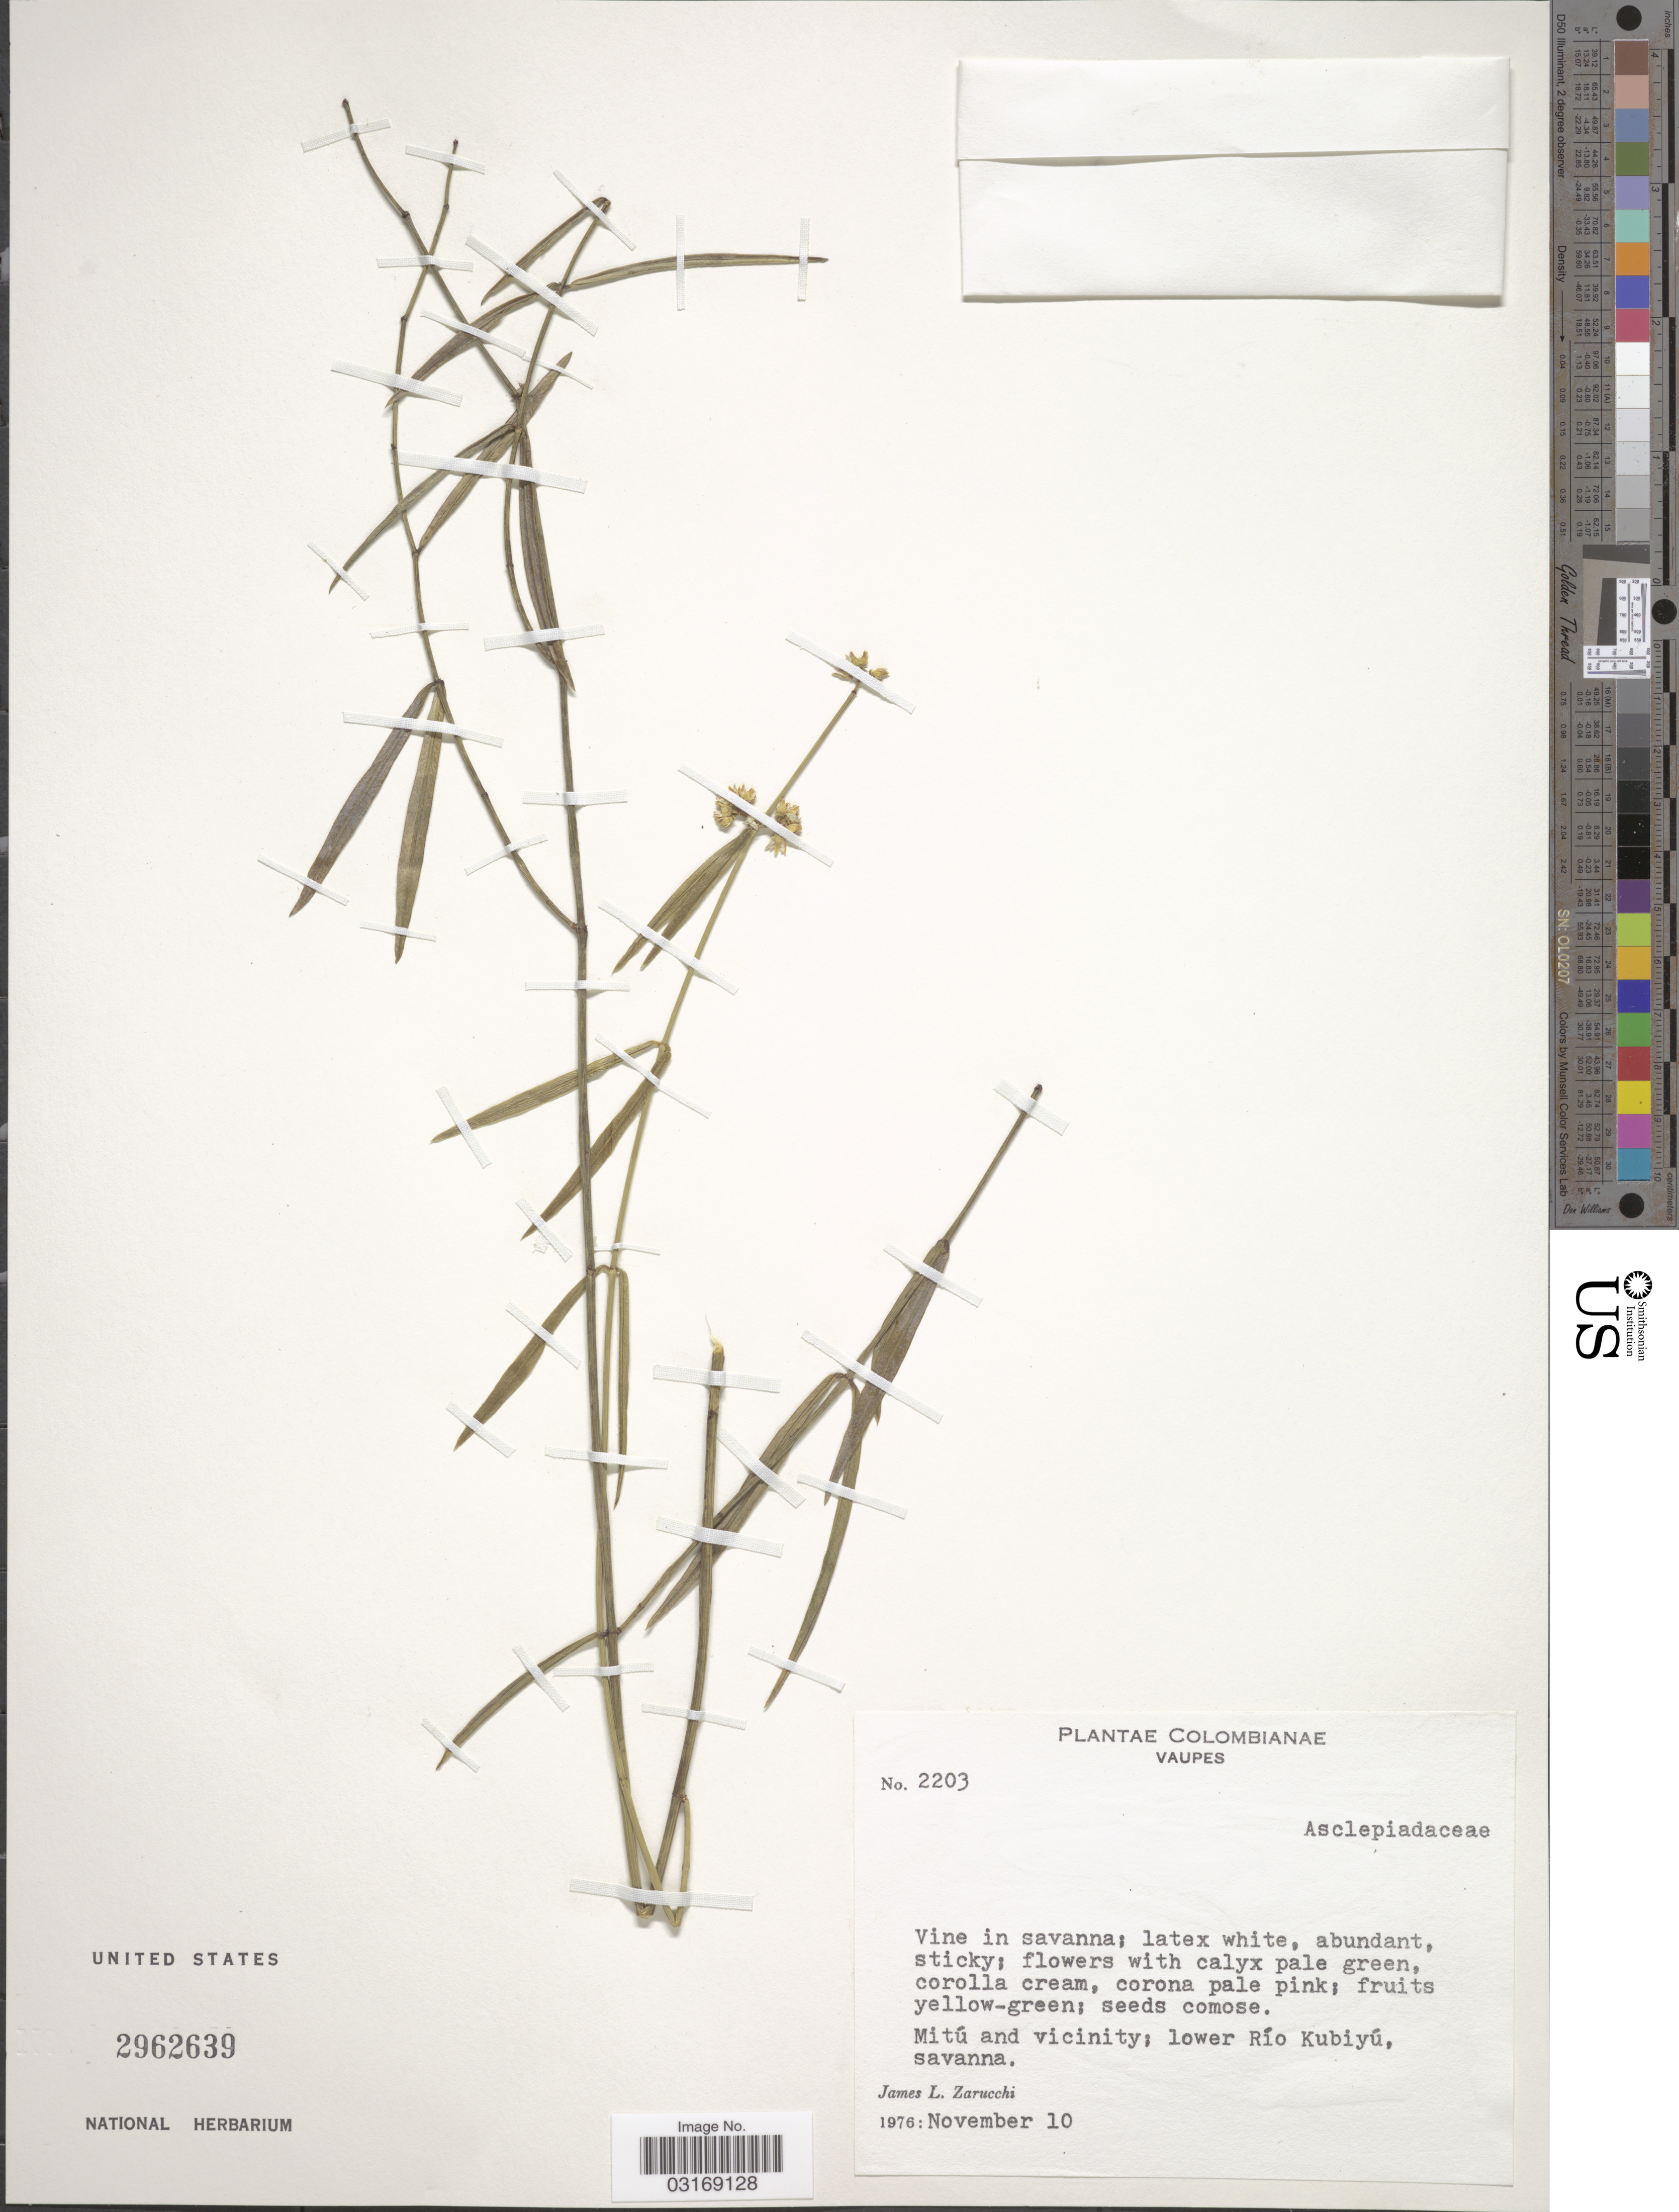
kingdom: Plantae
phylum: Tracheophyta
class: Magnoliopsida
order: Gentianales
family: Apocynaceae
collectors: J. L. Zarucchi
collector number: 2203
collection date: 1976-11-10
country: Colombia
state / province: Vaupés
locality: Mitú and vicinity; lower Río Kubiyú.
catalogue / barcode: US 2962639